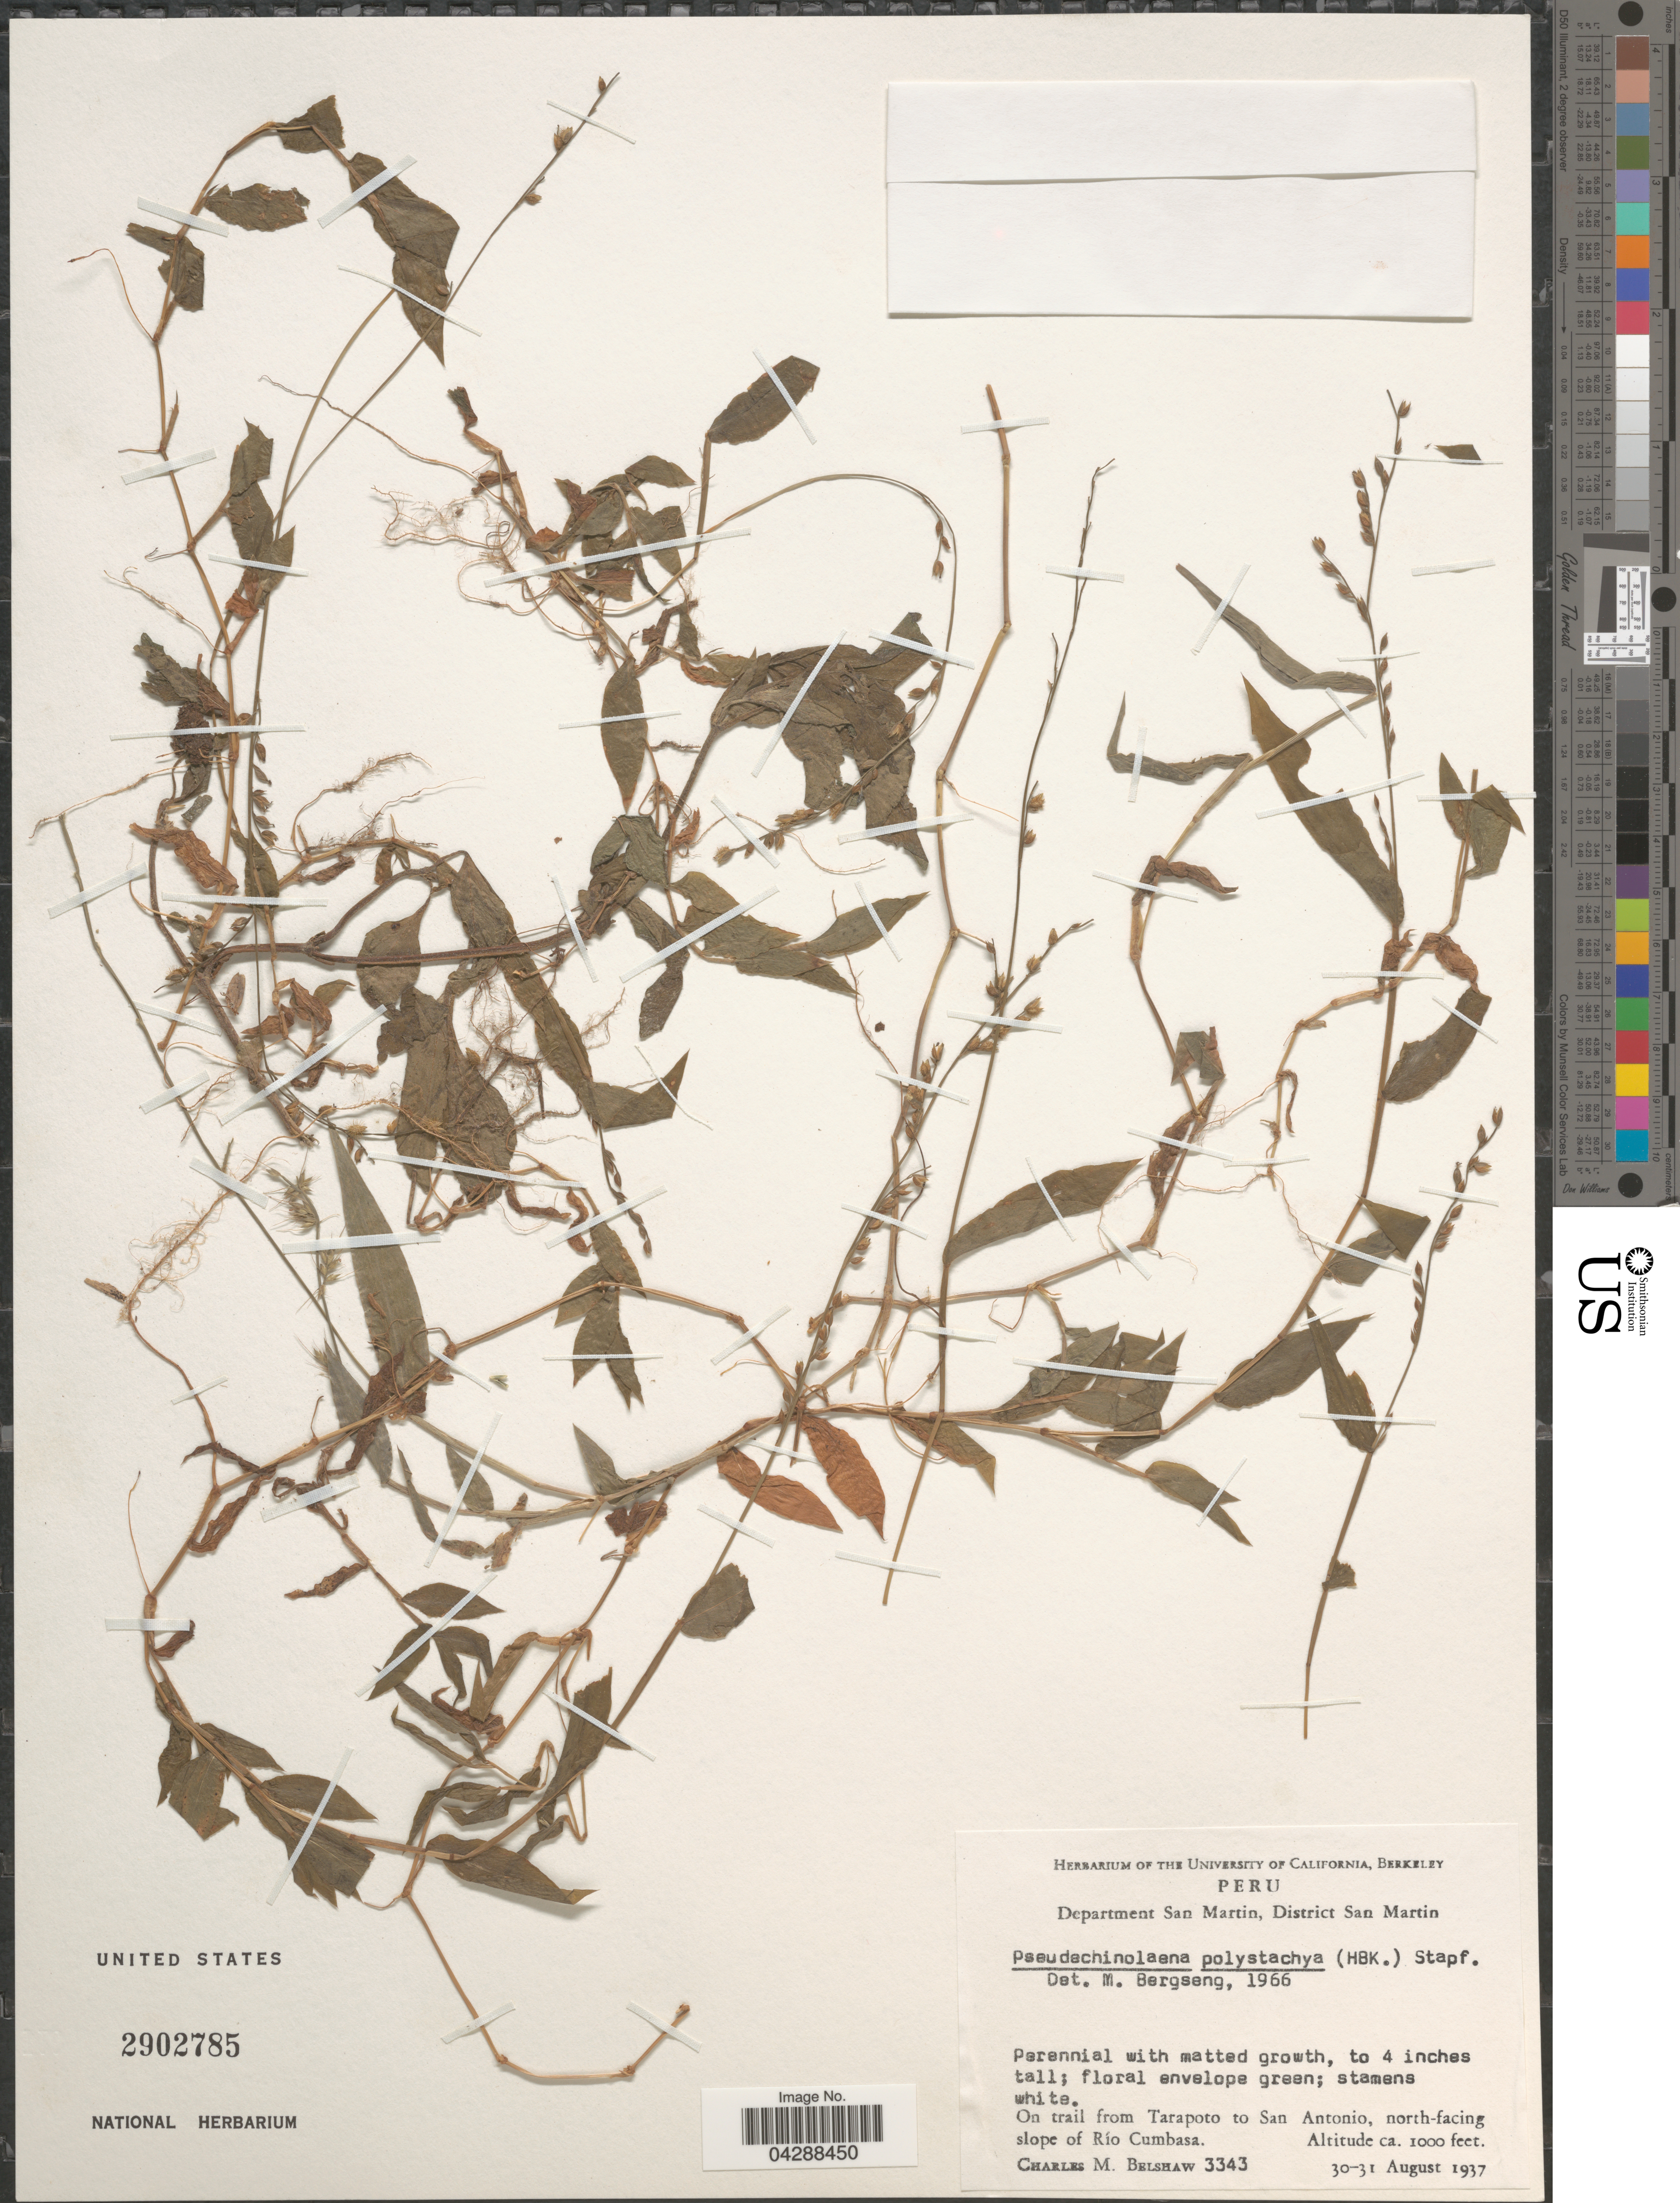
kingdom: Plantae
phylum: Tracheophyta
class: Liliopsida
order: Poales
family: Poaceae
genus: Pseudechinolaena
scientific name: Pseudechinolaena polystachya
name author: (Kunth) Stapf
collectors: C. Shaw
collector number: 3343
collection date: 1937-08-30/1937-08-31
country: Peru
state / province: San Martín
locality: Department San Martin, District San Martin. On trail from Tarapoto to San Antonio, north-facing slope of Río Cumbasa,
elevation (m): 305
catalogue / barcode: US 2902785